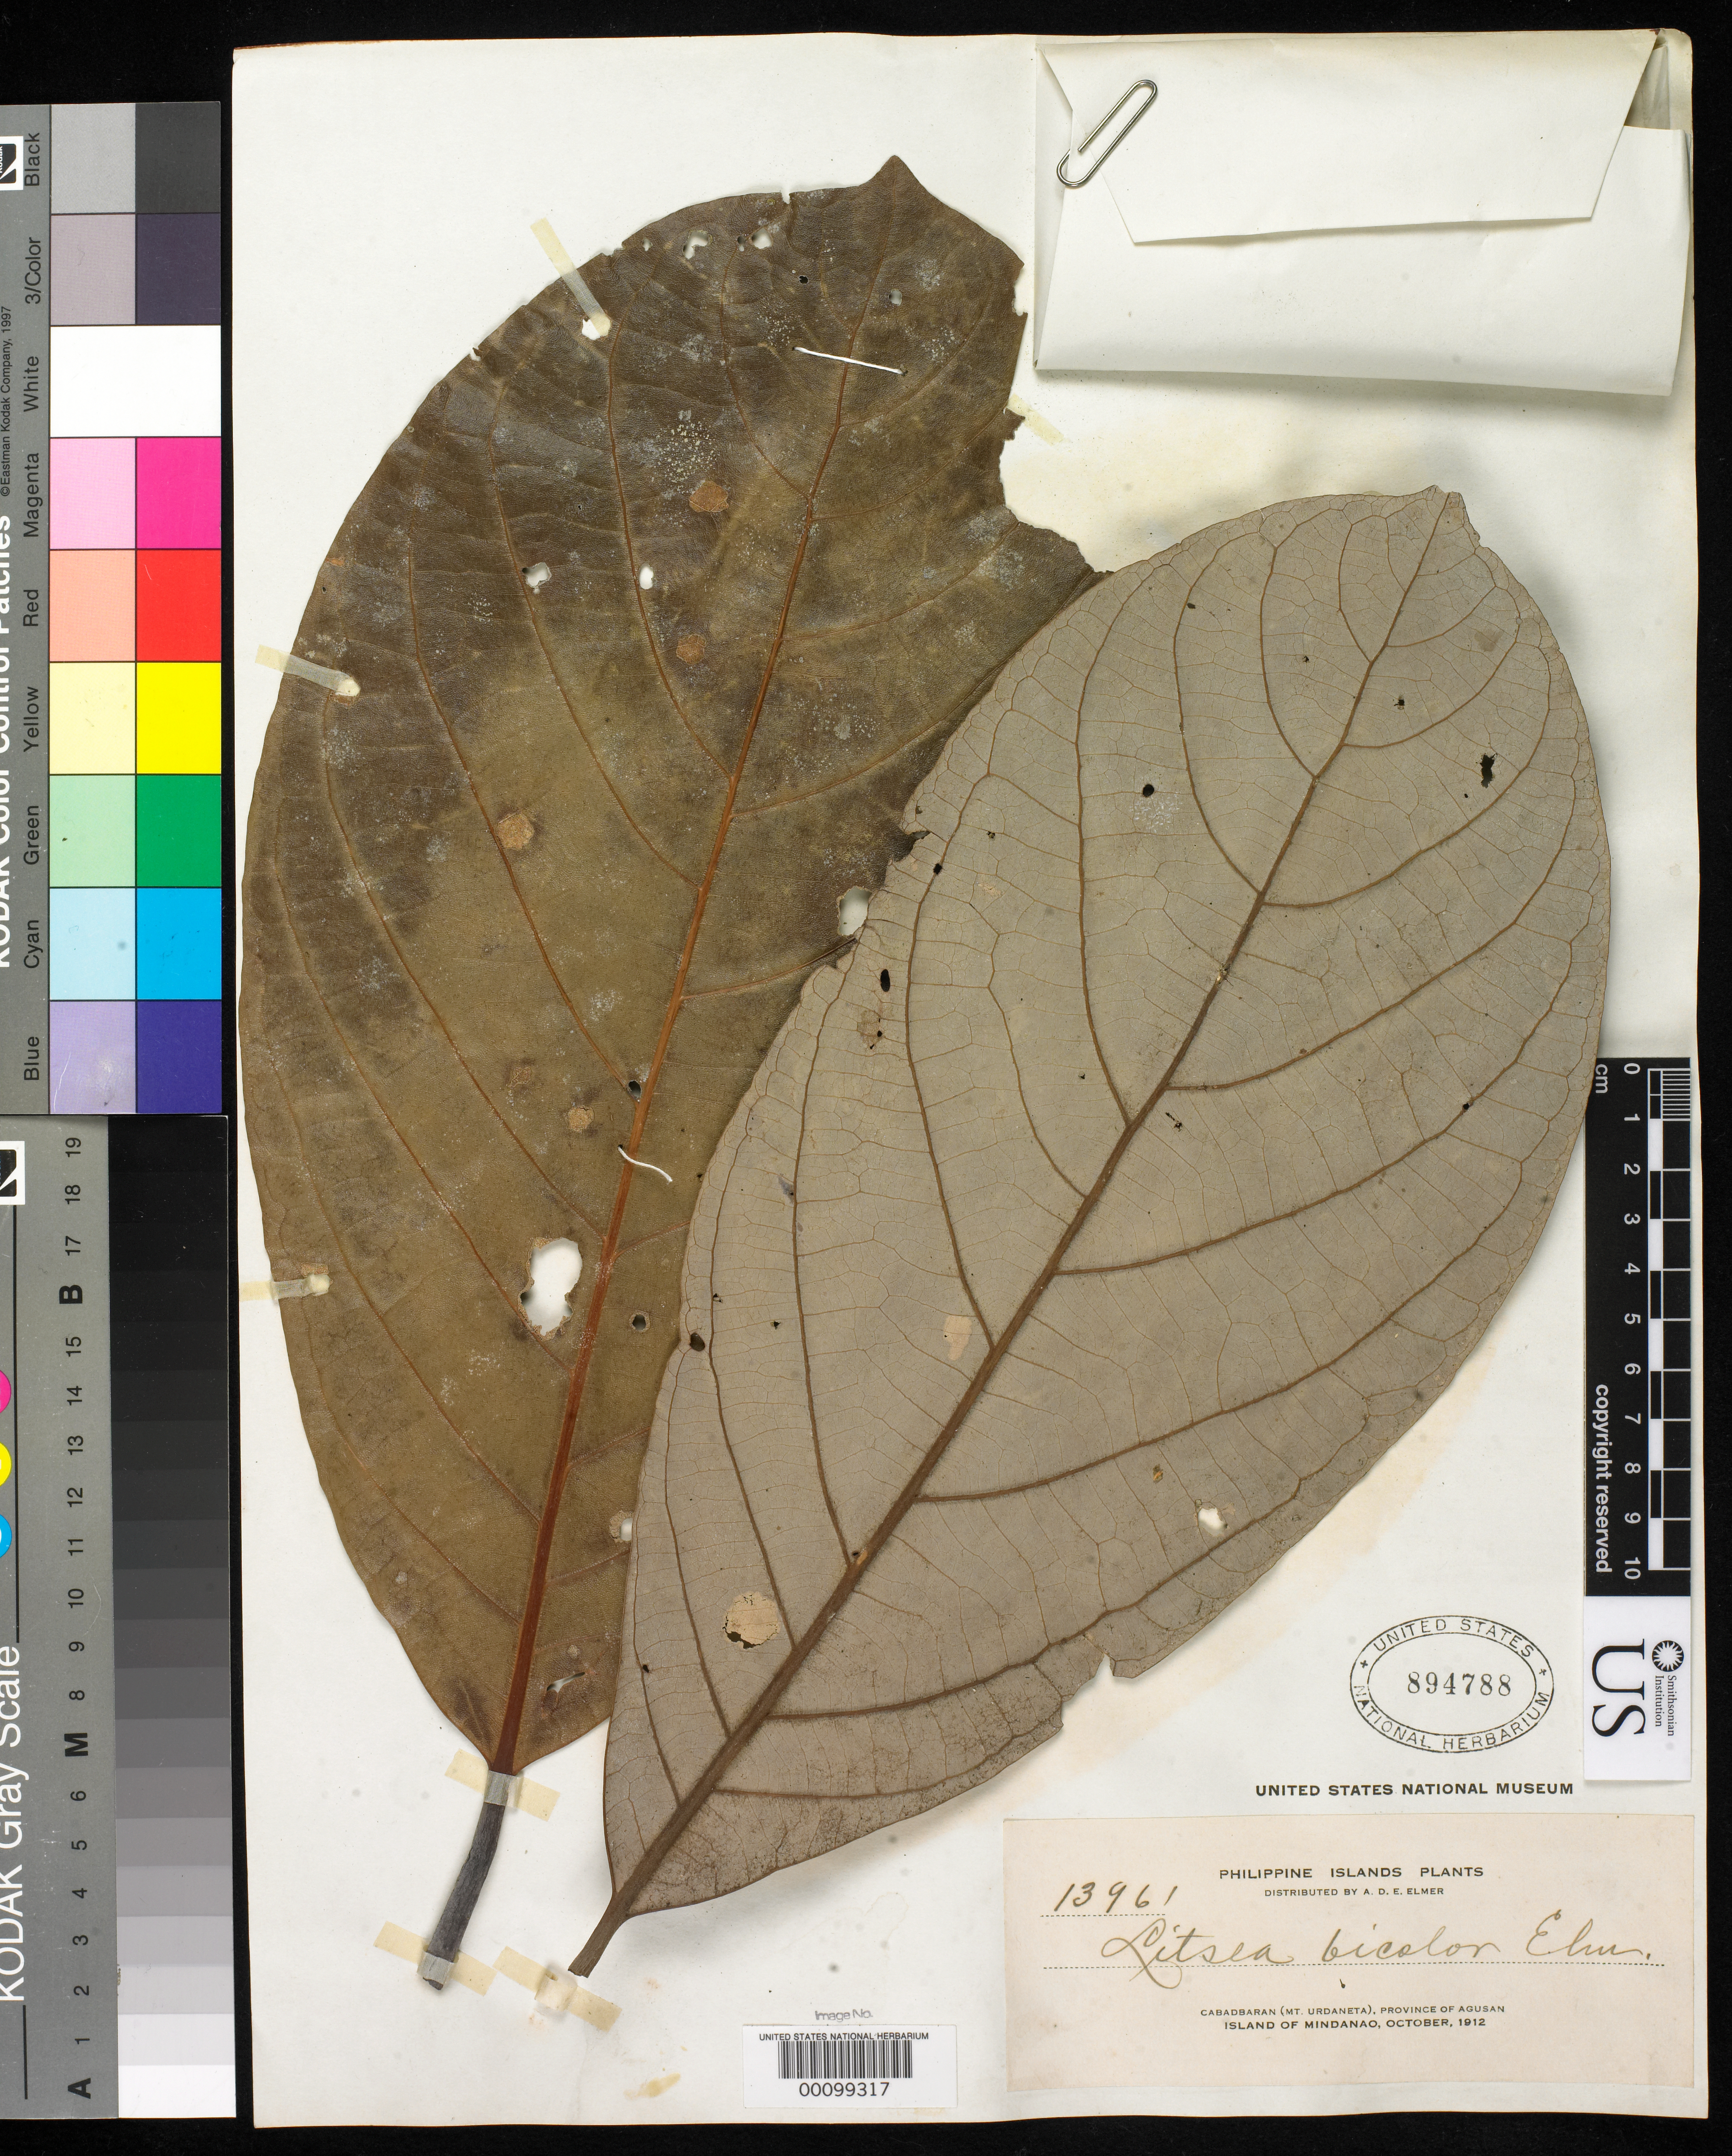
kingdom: Plantae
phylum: Tracheophyta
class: Magnoliopsida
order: Laurales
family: Lauraceae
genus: Litsea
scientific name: Litsea bicolor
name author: Elmer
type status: Isotype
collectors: A. D. E. Elmer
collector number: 13961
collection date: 1912-10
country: Philippines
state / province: Caraga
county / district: Agusan del Norte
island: Mindanao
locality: Cabadbaran (Mt. Urdaneta), Province of Agusan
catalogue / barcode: US 894788